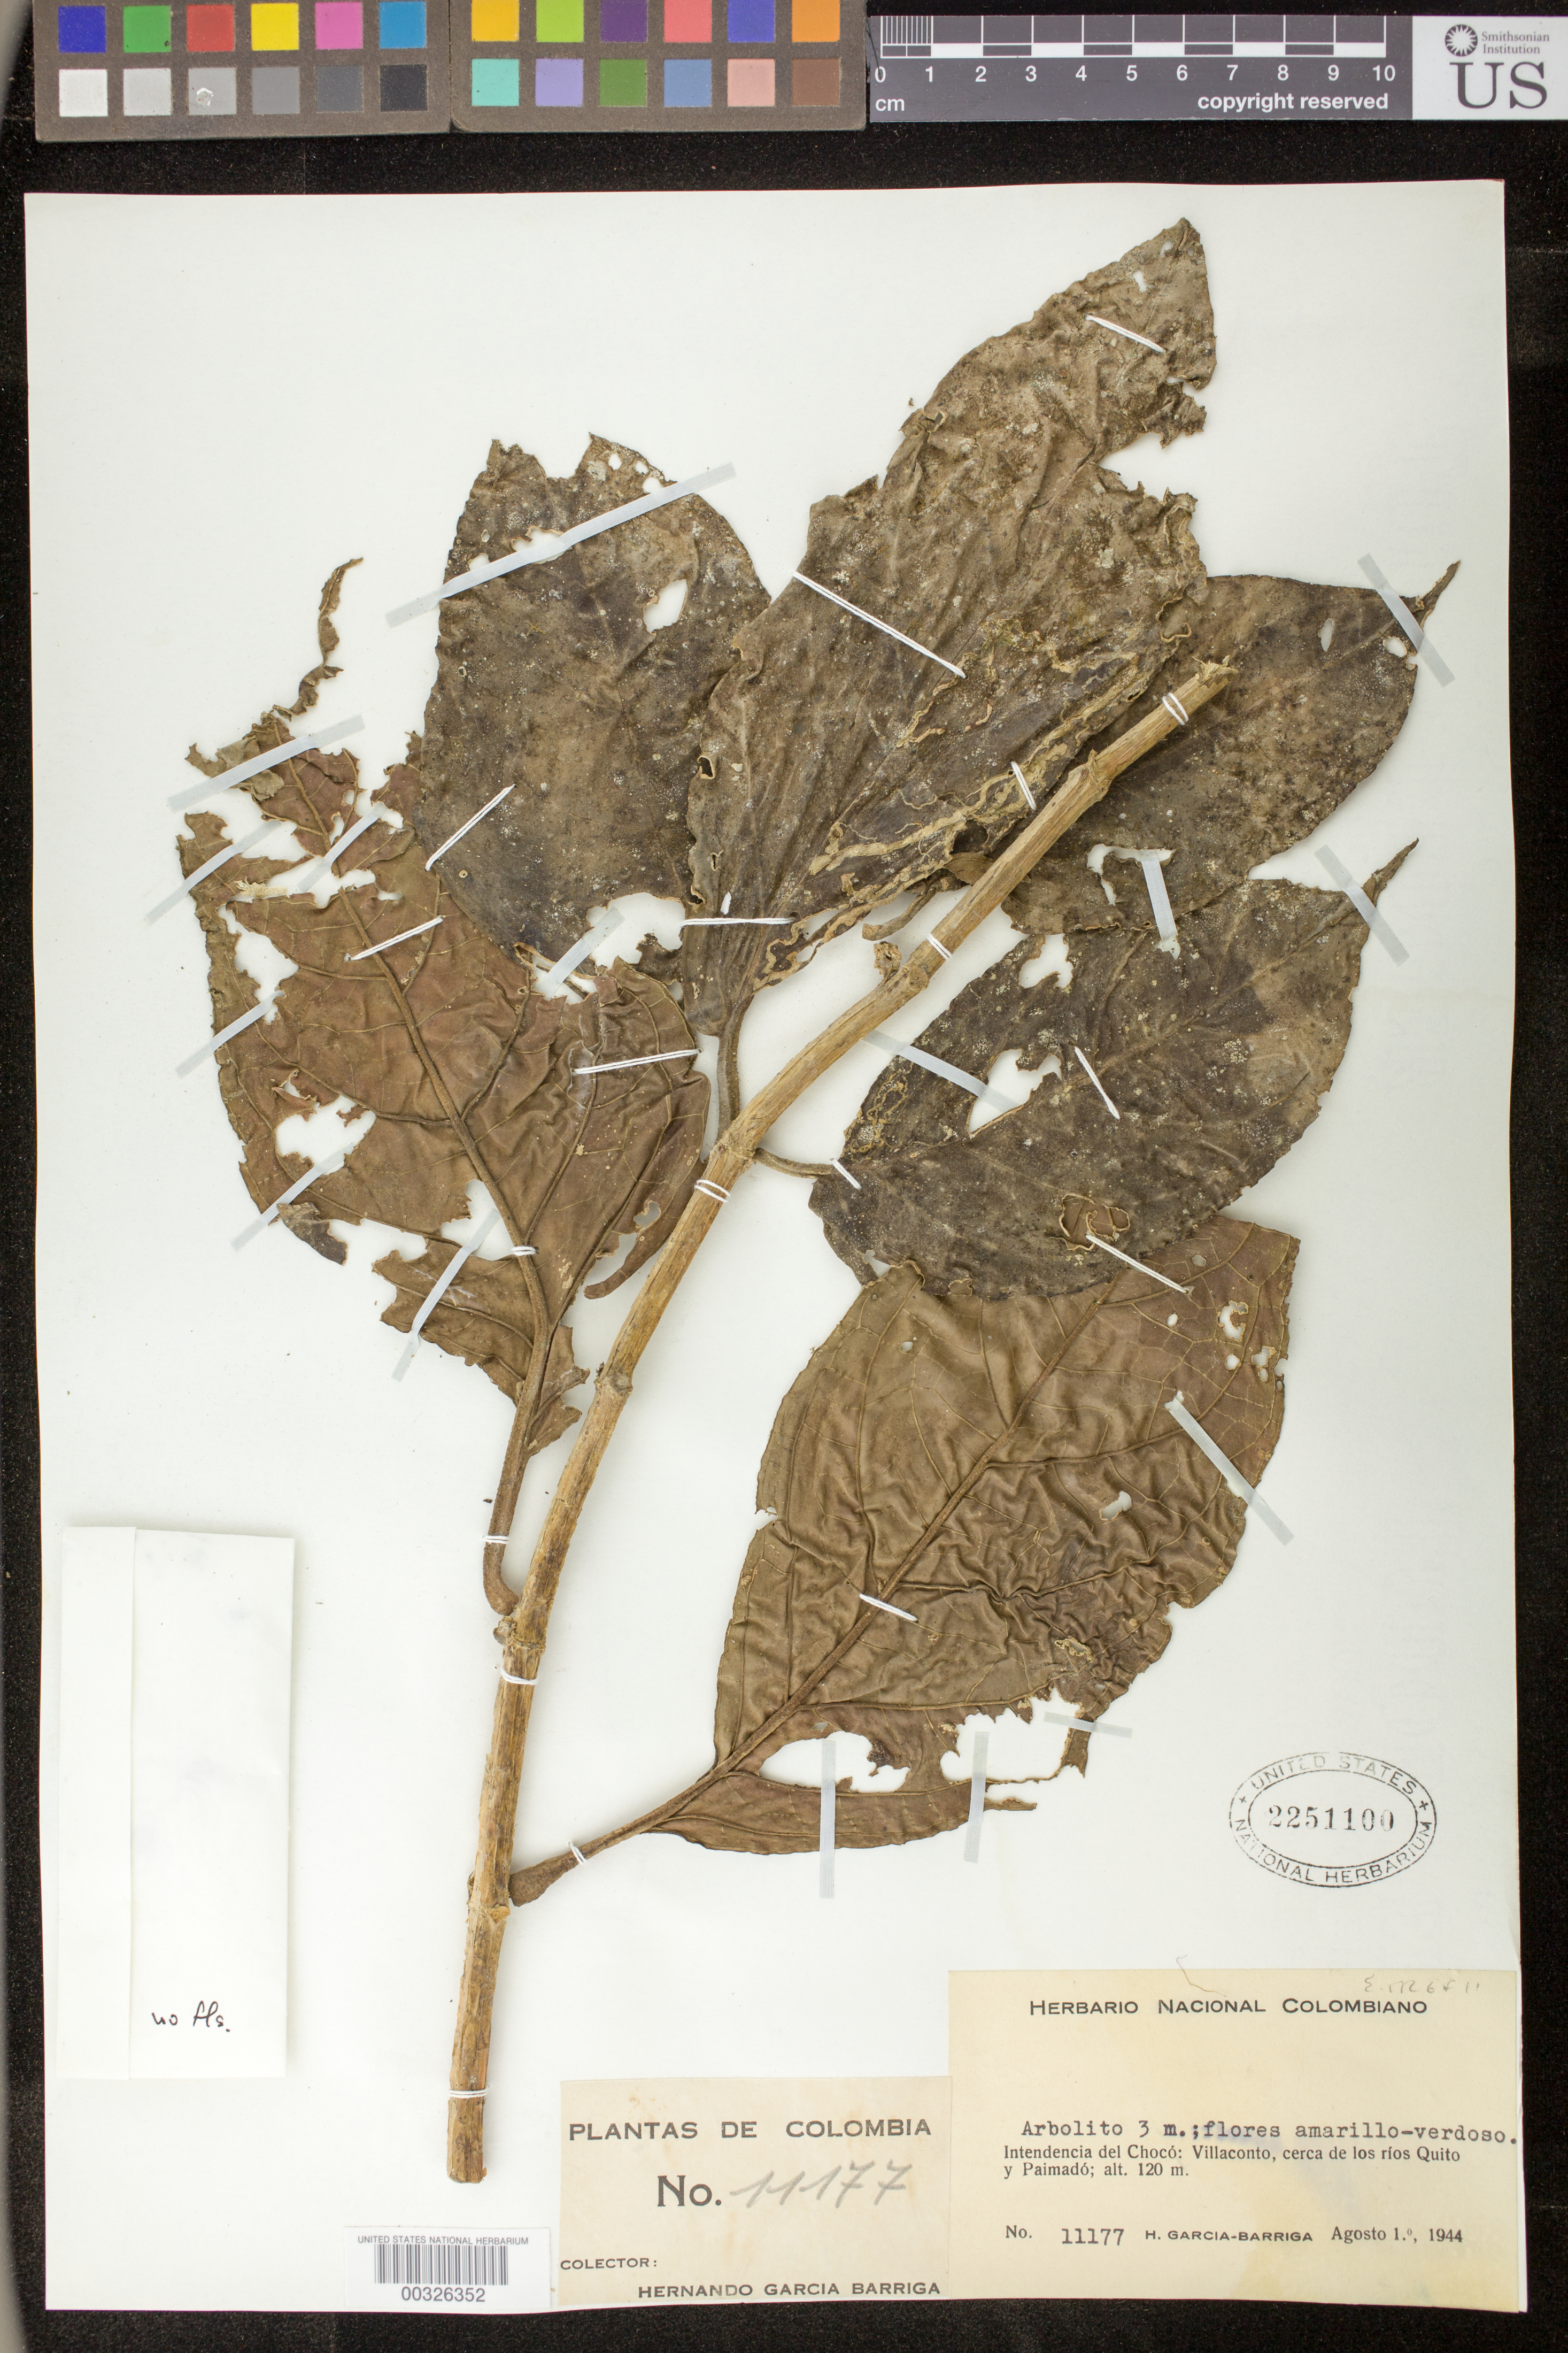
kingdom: Plantae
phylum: Tracheophyta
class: Magnoliopsida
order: Lamiales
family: Gesneriaceae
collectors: H. García Barriga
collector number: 11177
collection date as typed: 01 Aug 1944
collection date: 1944-08-01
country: Colombia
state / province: Chocó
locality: Villaconto, near los rios Quito and Paimado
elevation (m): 120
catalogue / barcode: US 2251100